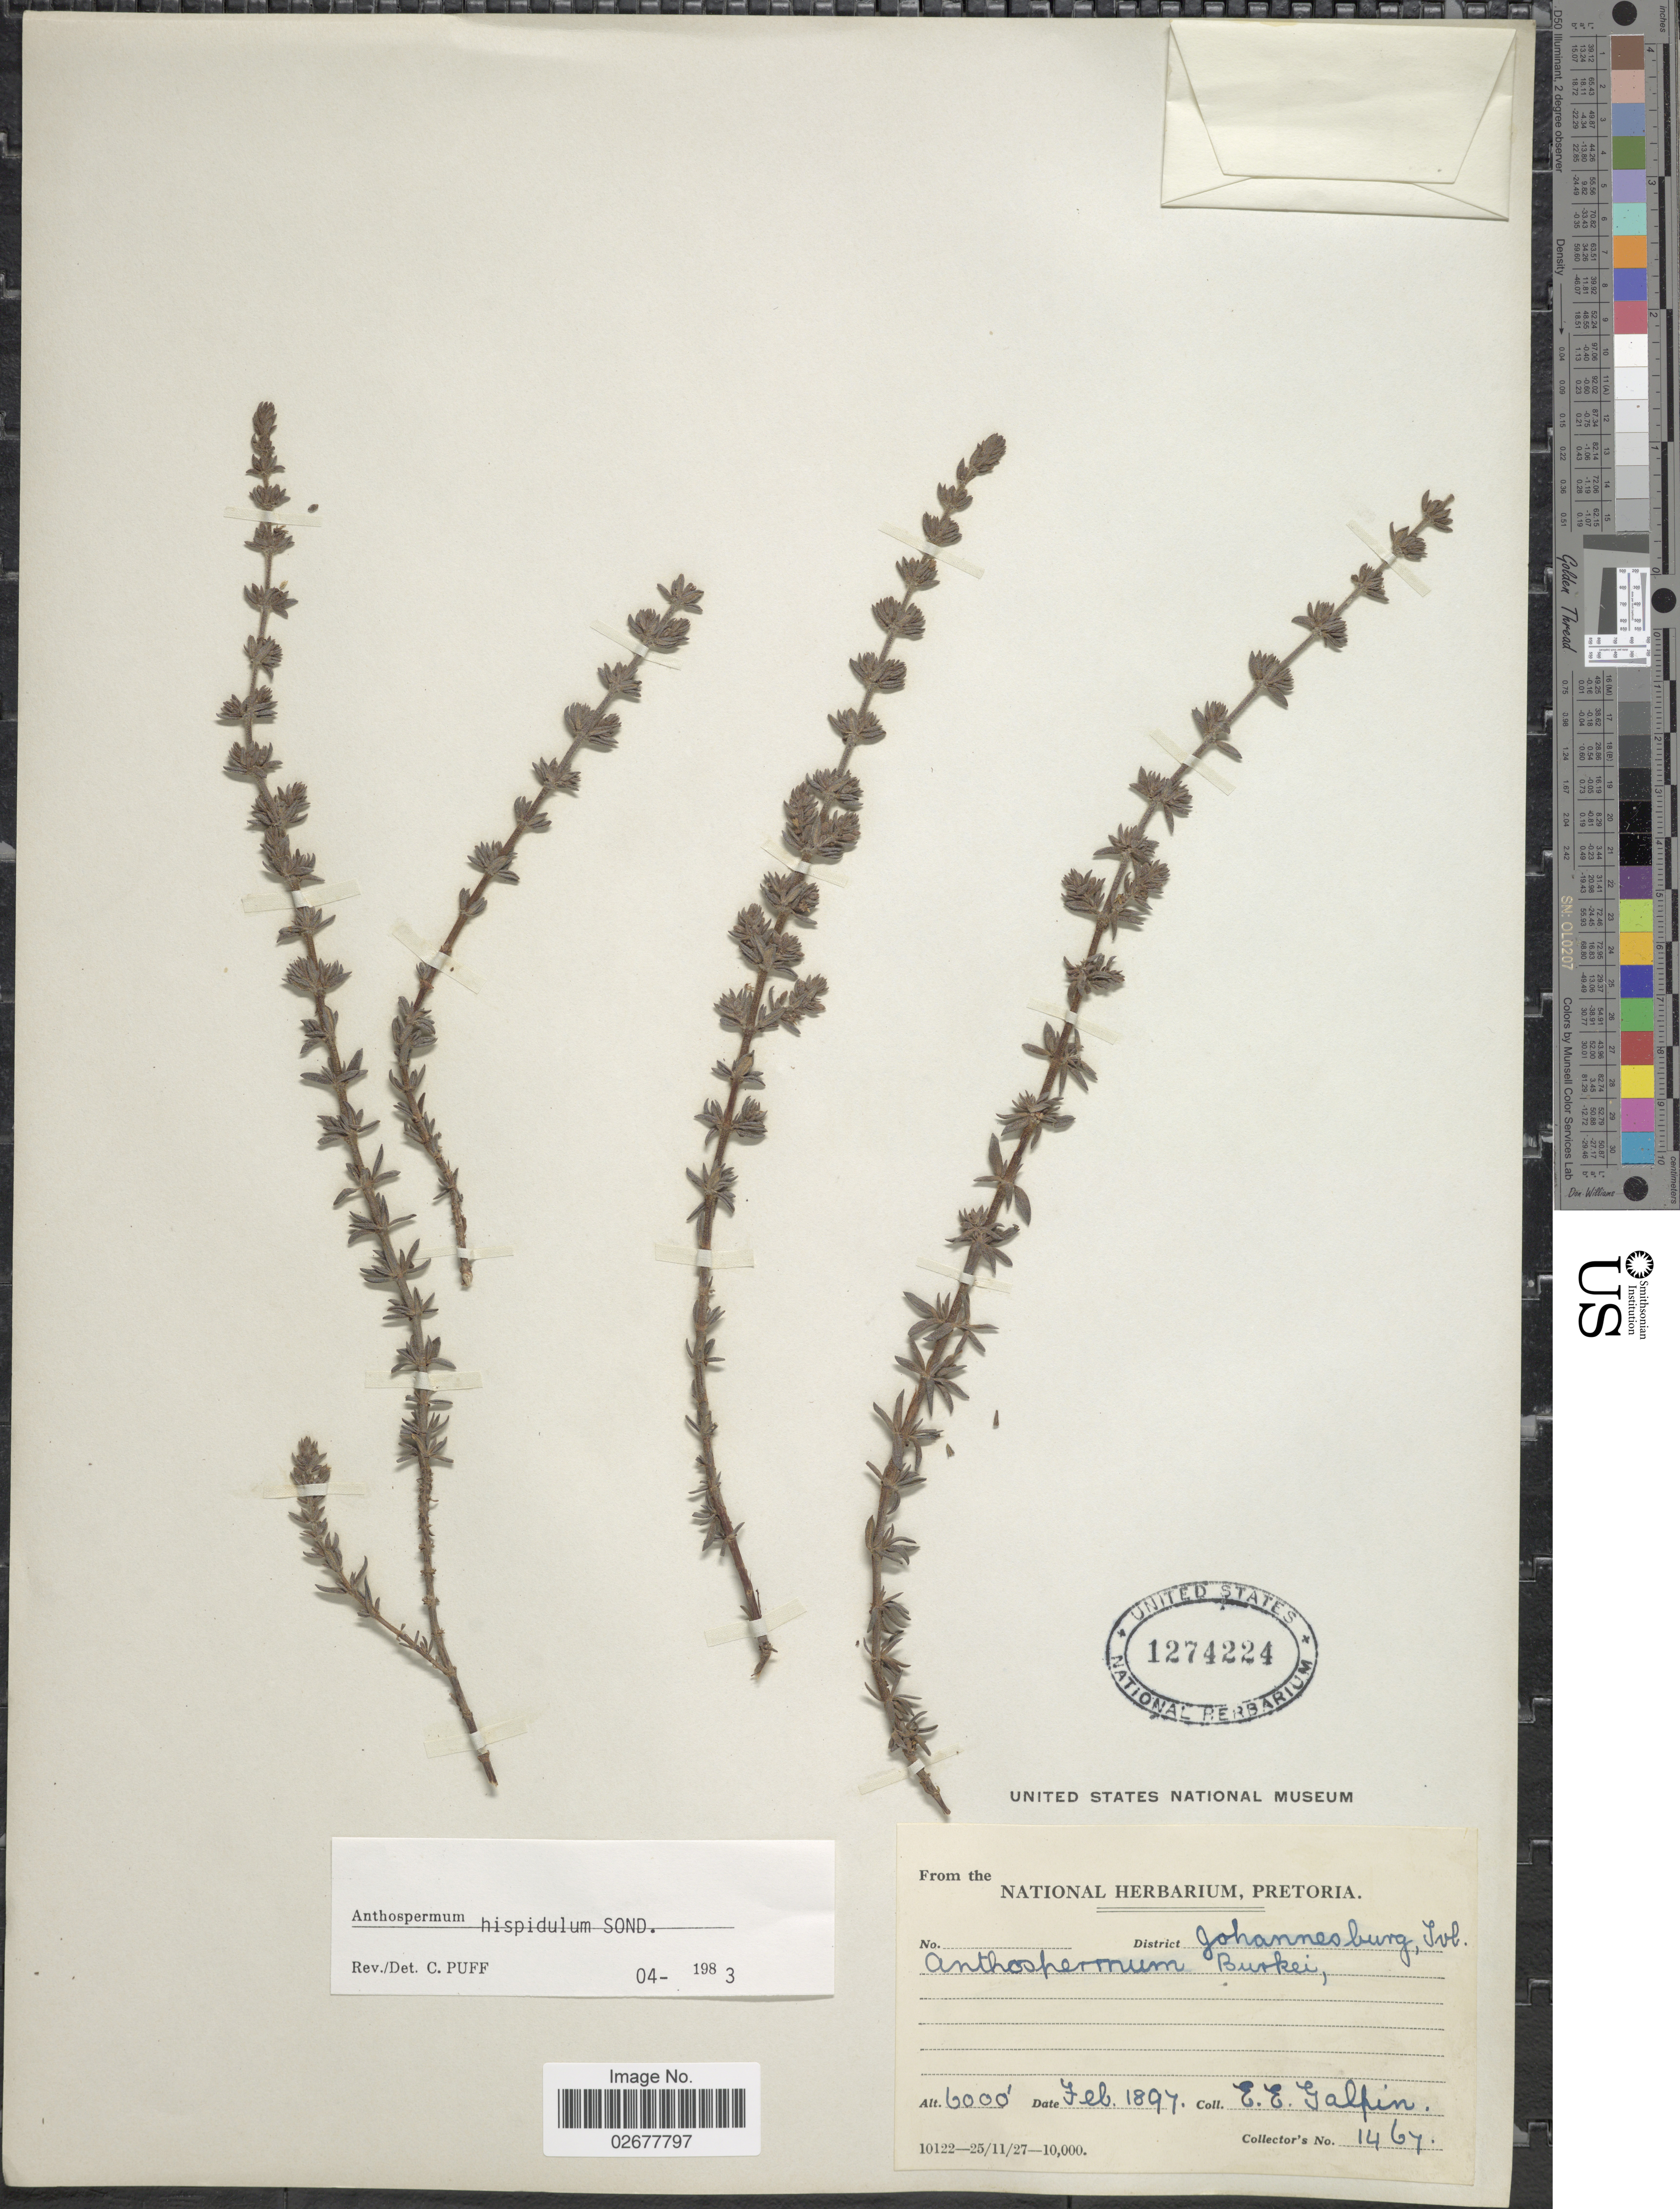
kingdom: Plantae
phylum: Tracheophyta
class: Magnoliopsida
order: Gentianales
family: Rubiaceae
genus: Anthospermum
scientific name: Anthospermum hispidulum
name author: E. Mey. ex Sond.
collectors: E. Galpin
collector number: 1467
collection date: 1897-02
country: South Africa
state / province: Gauteng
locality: District Johannesburg, Tvl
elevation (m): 1829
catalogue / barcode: US 1274224